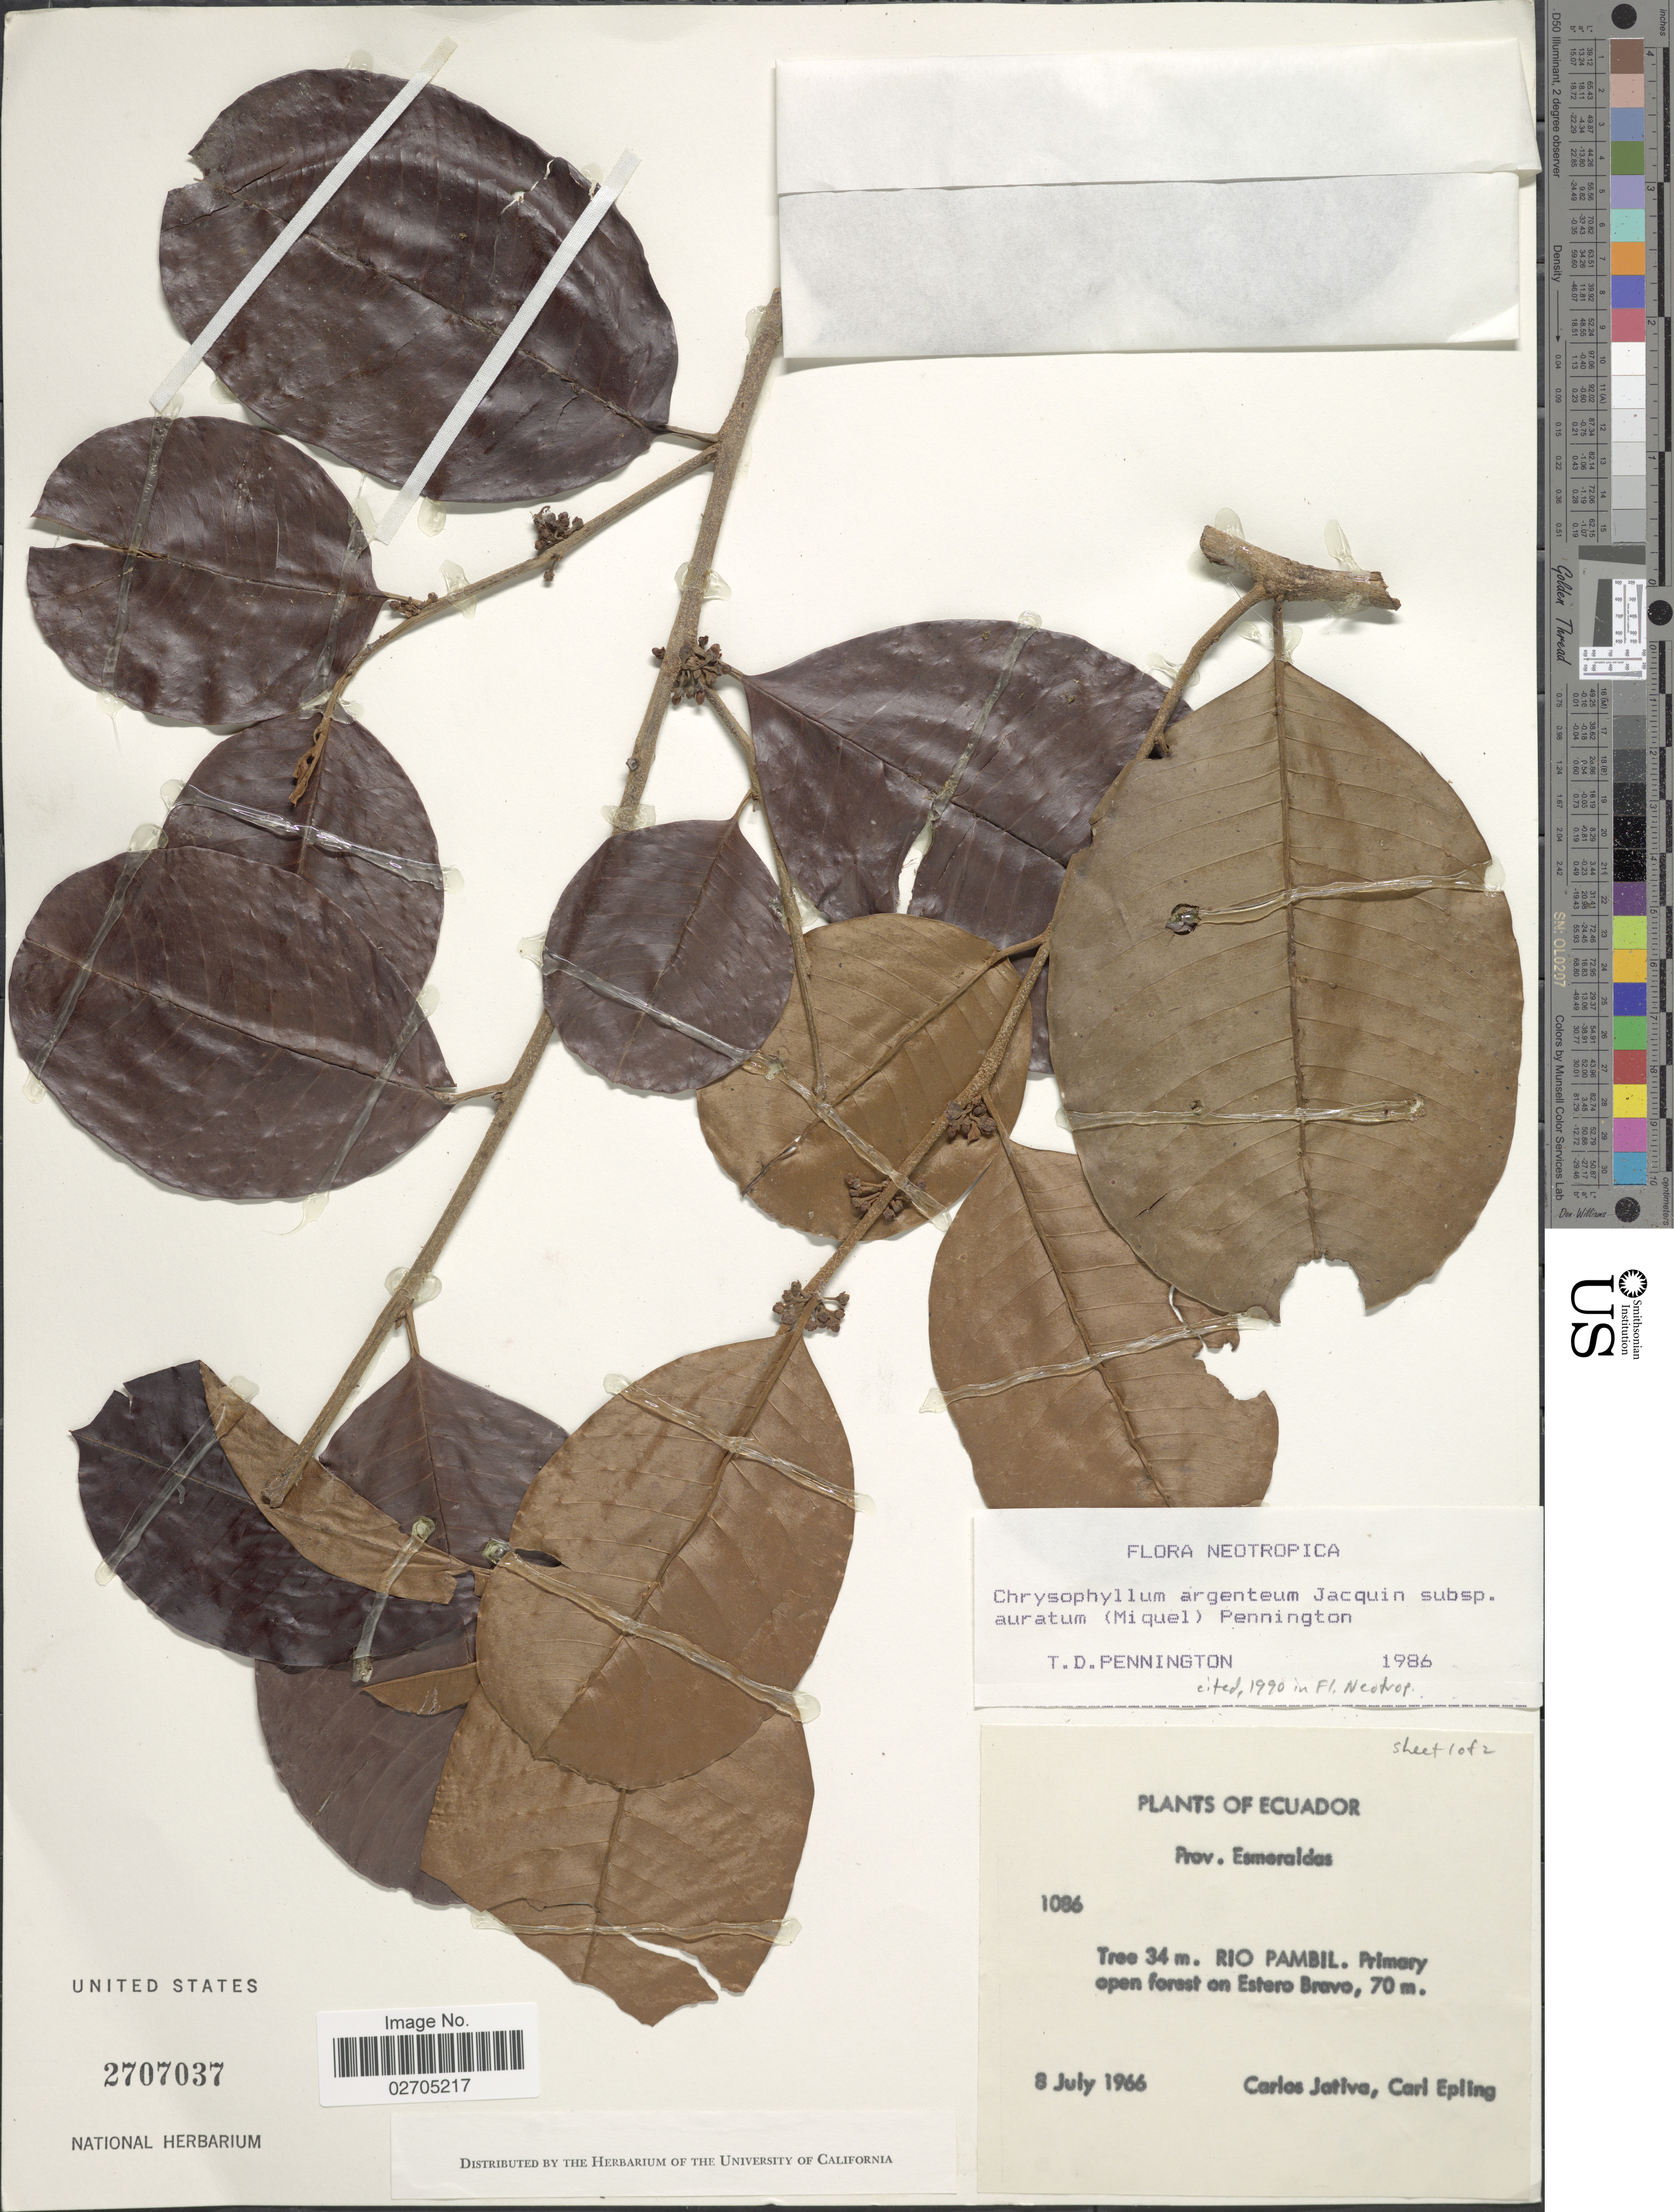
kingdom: Plantae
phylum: Tracheophyta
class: Magnoliopsida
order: Ericales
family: Sapotaceae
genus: Chrysophyllum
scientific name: Chrysophyllum argenteum subsp. auratum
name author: (Miq.) T.D. Penn.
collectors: C. D. Játiva & C. C. Epling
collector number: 1086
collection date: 1966-07-08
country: Ecuador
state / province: Esmeraldas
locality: Rio Pambil, Primary open forest on Estero Bravo, Neotropica.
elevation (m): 70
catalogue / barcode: US 2707037